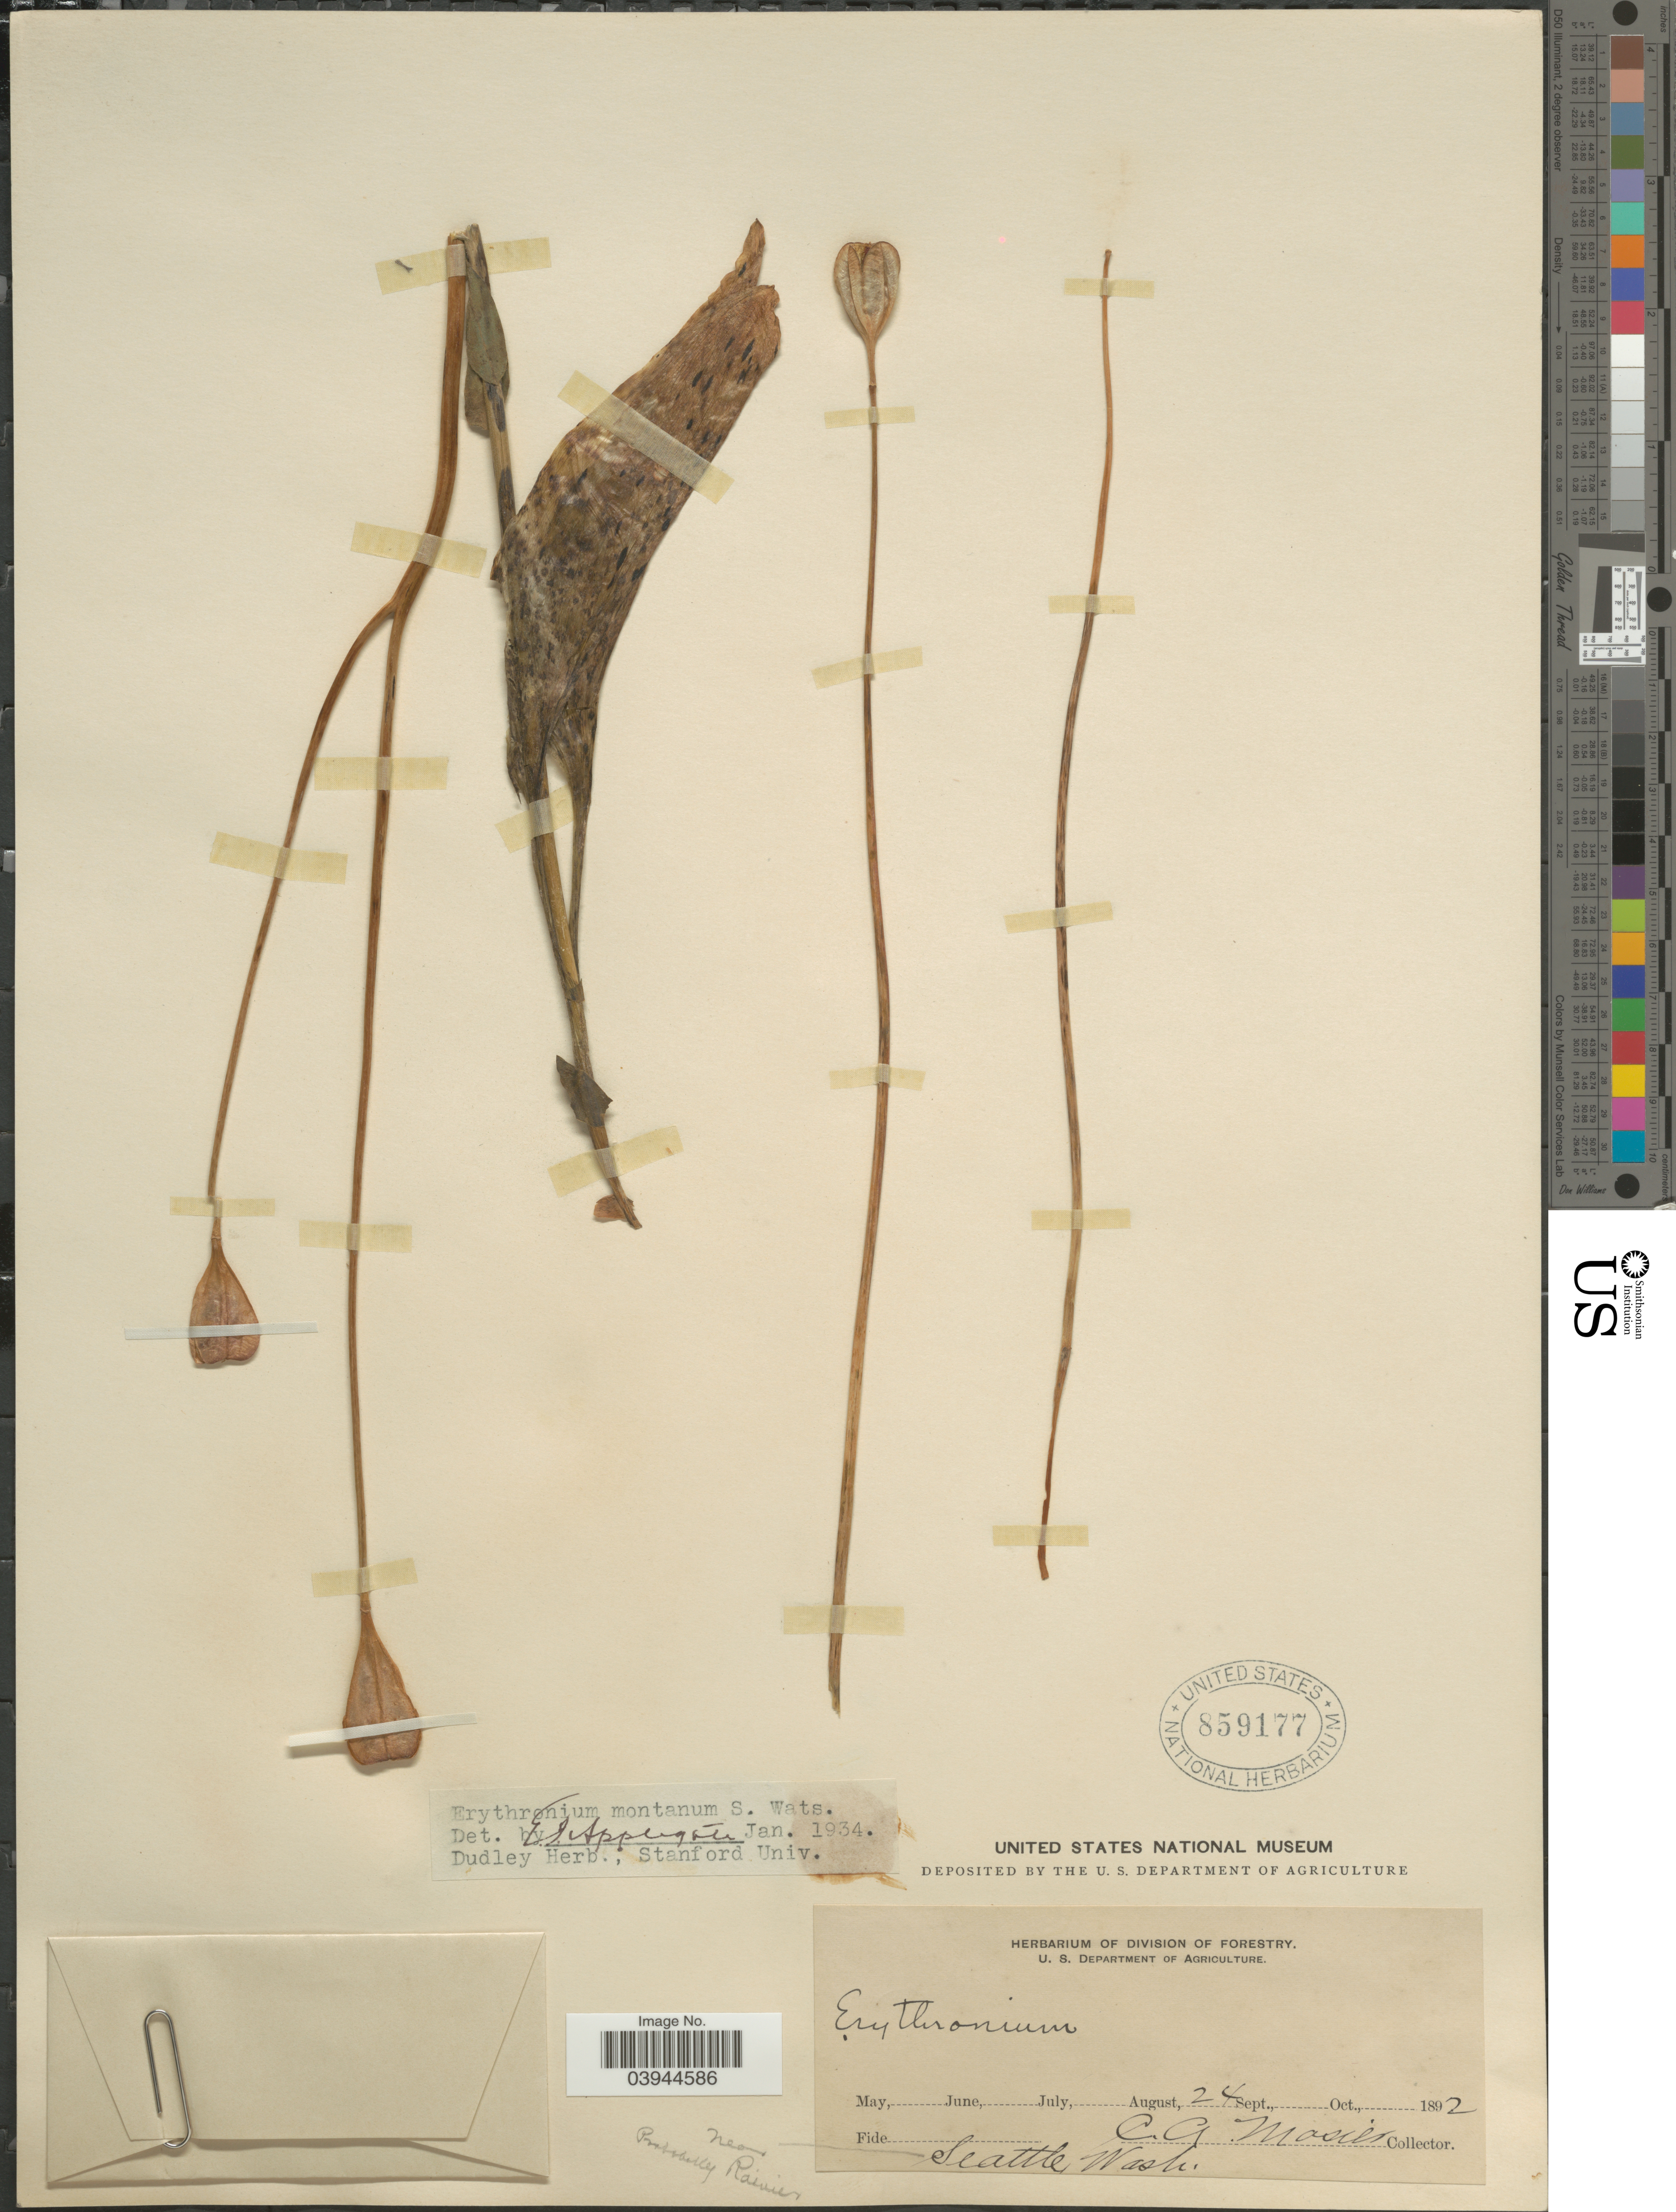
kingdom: Plantae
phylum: Tracheophyta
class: Liliopsida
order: Liliales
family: Liliaceae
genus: Erythronium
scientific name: Erythronium montanum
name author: S. Watson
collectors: C. A. Mosier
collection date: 1892-08-24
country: United States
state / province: Washington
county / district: King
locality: Near probably Rainier. Seattle.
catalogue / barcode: US 859177